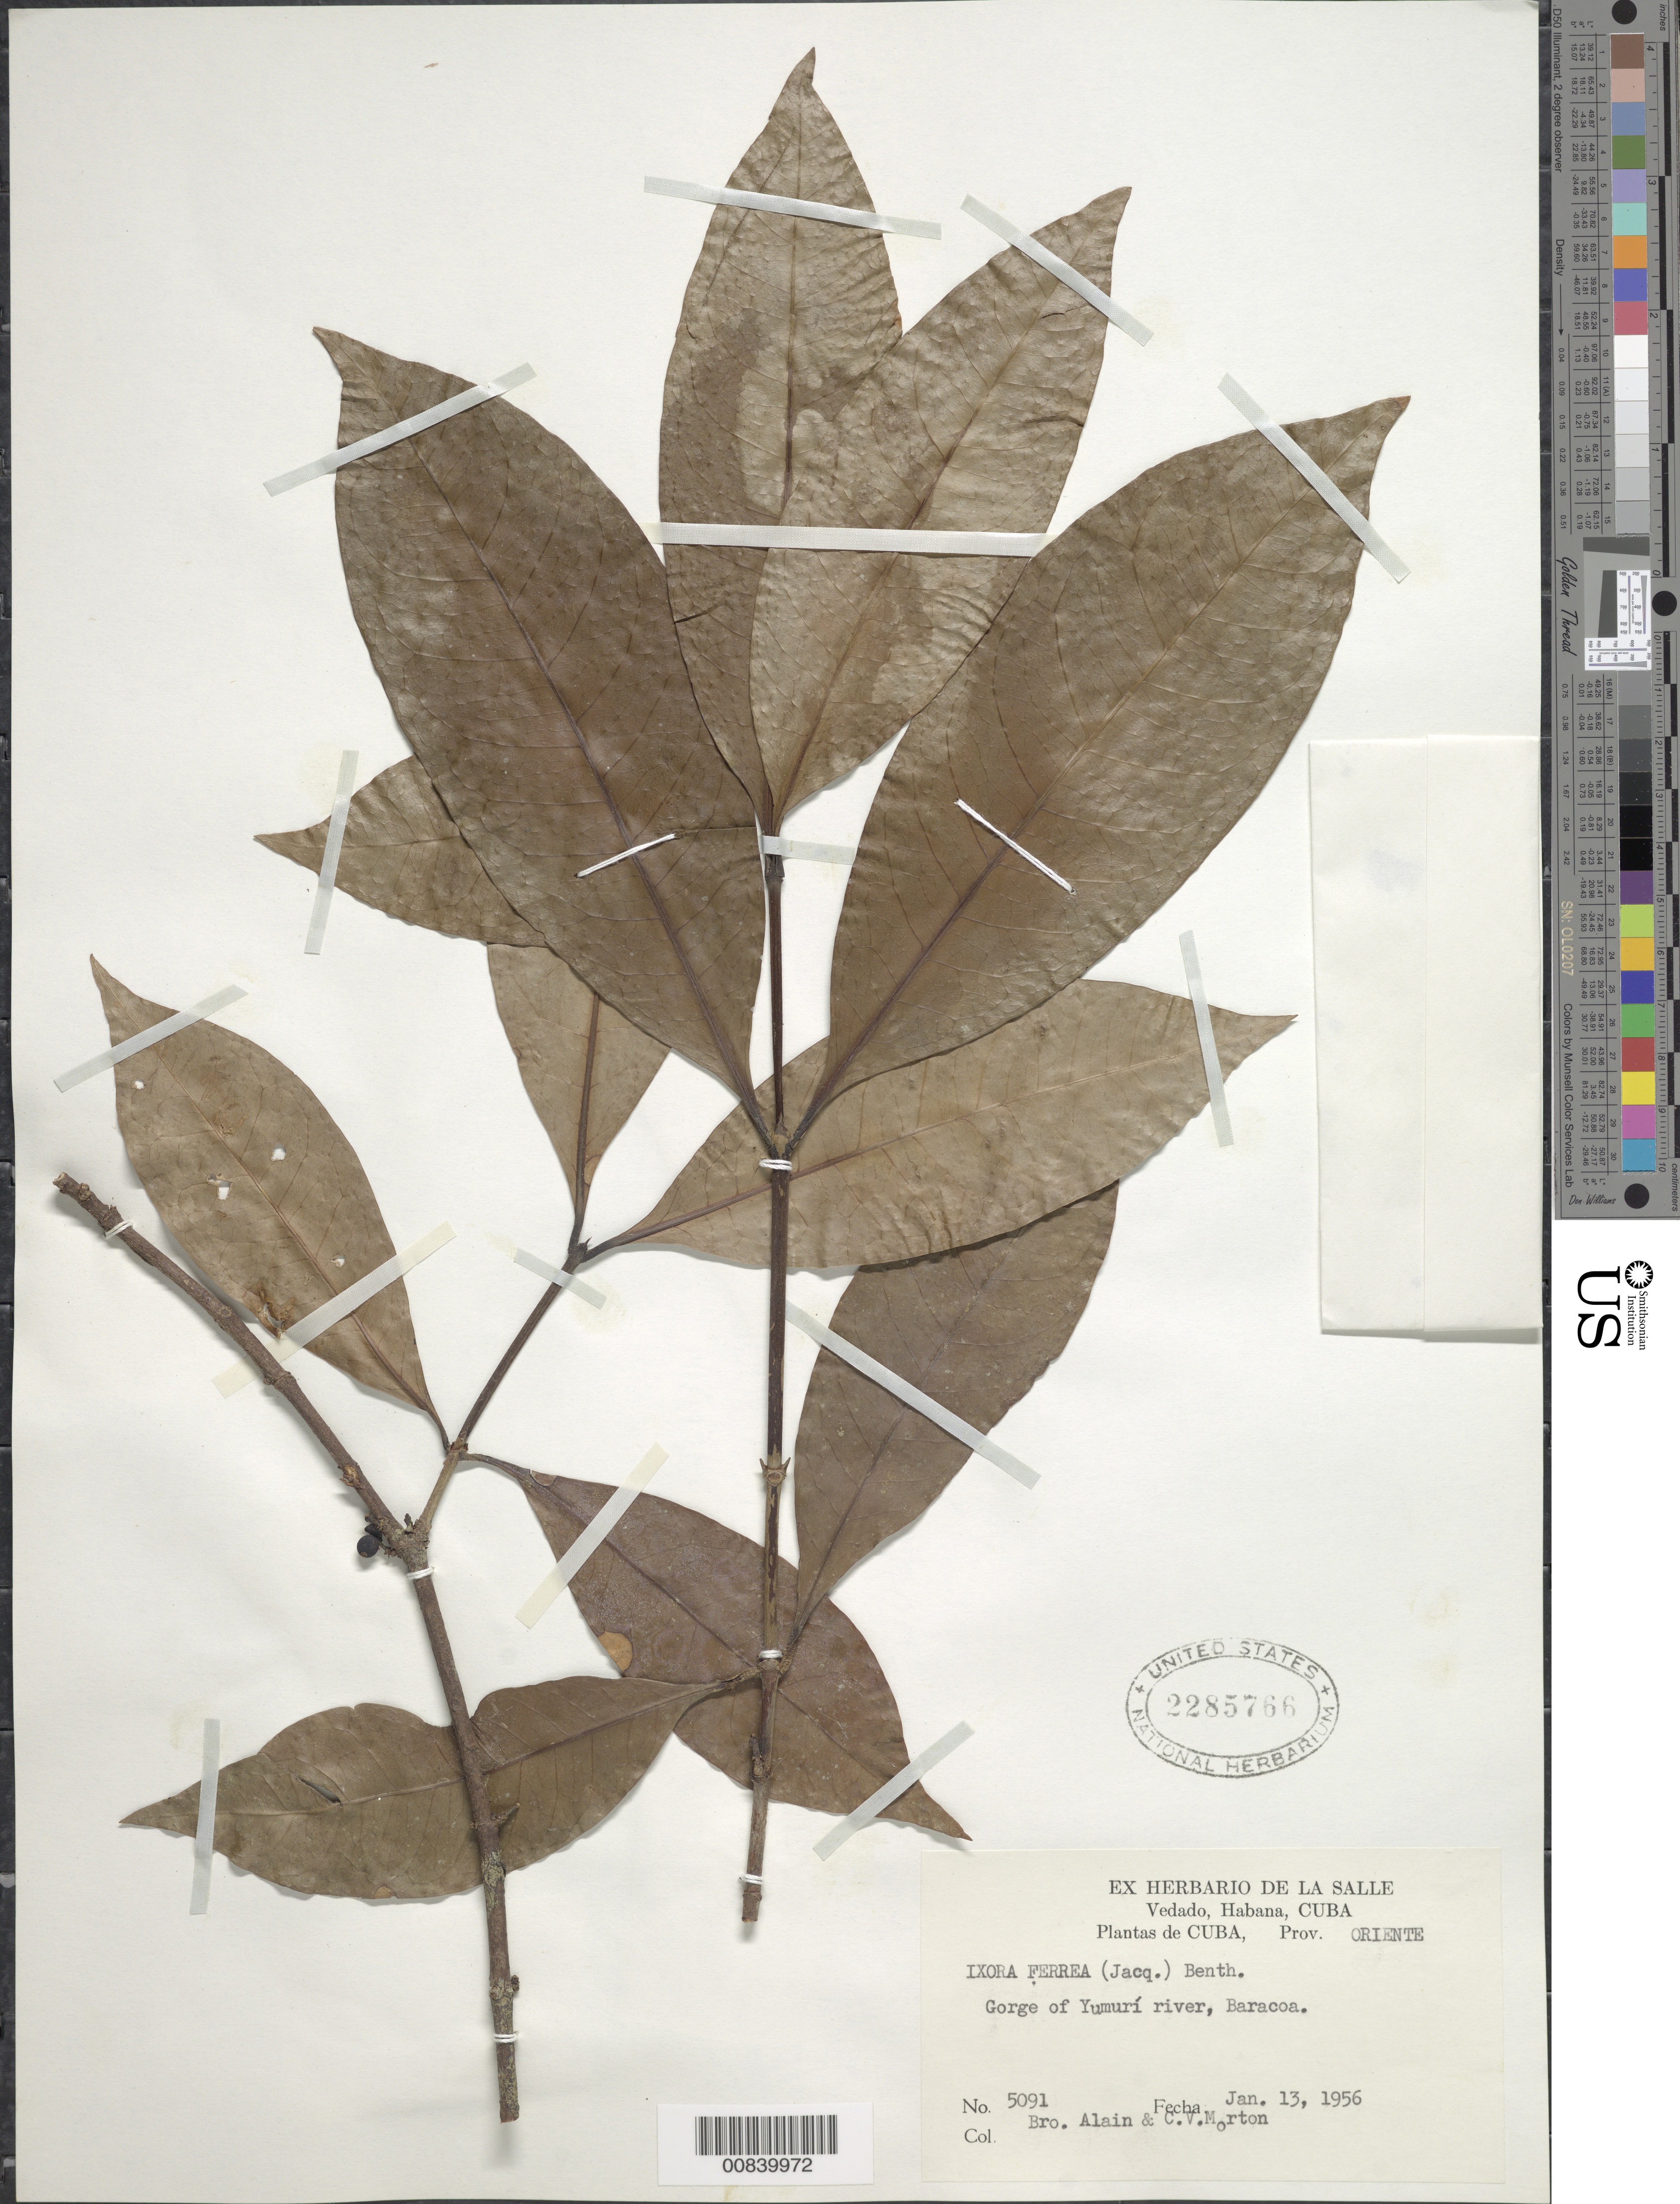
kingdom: Plantae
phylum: Tracheophyta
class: Magnoliopsida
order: Gentianales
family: Rubiaceae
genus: Ixora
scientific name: Ixora ferrea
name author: (Jacq.) Benth.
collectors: A. H. Liogier & C. V. Morton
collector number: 5091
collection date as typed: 13 Jan 1956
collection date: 1956-01-13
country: Cuba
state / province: Oriente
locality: Gorge of Yumurí River, Baracoa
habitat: River gorge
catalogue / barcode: US 2285766